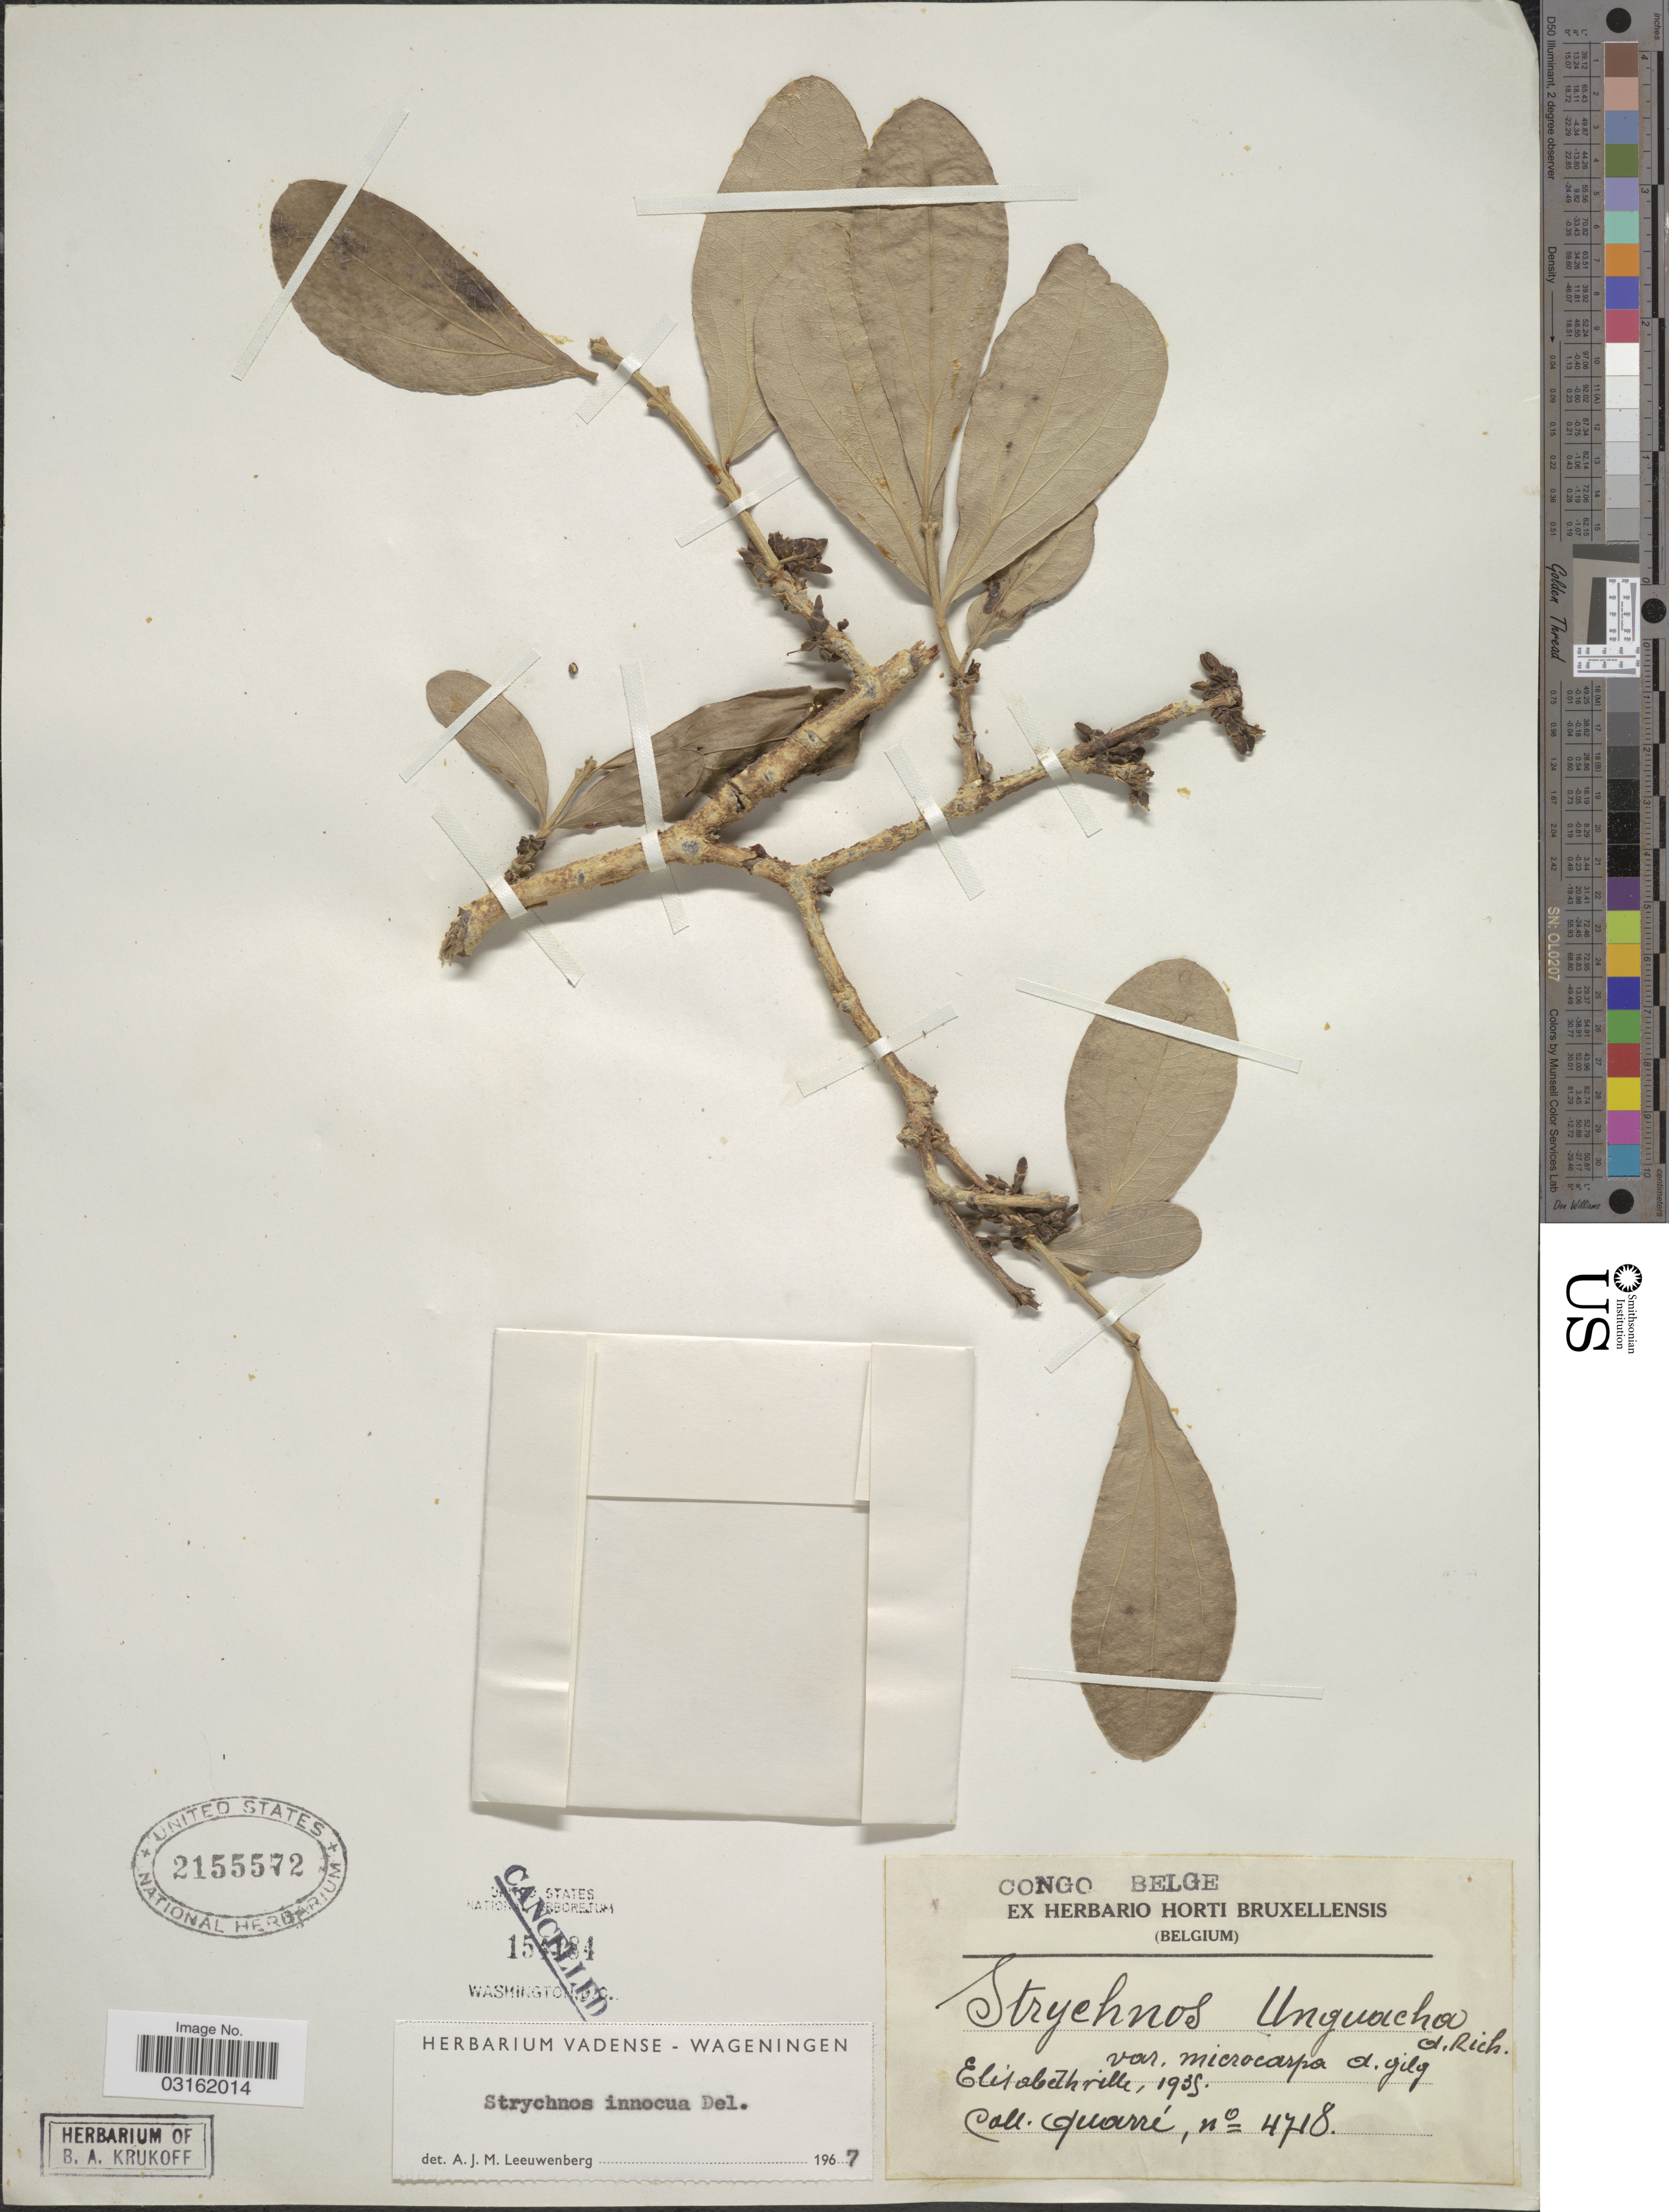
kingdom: Plantae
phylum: Tracheophyta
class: Magnoliopsida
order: Gentianales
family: Loganiaceae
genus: Strychnos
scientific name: Strychnos innocua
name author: Delile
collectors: -. Quarre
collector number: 4718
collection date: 1935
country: Congo, Democratic Republic of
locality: Congo Belge. Elisabethville.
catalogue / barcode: US 2155572